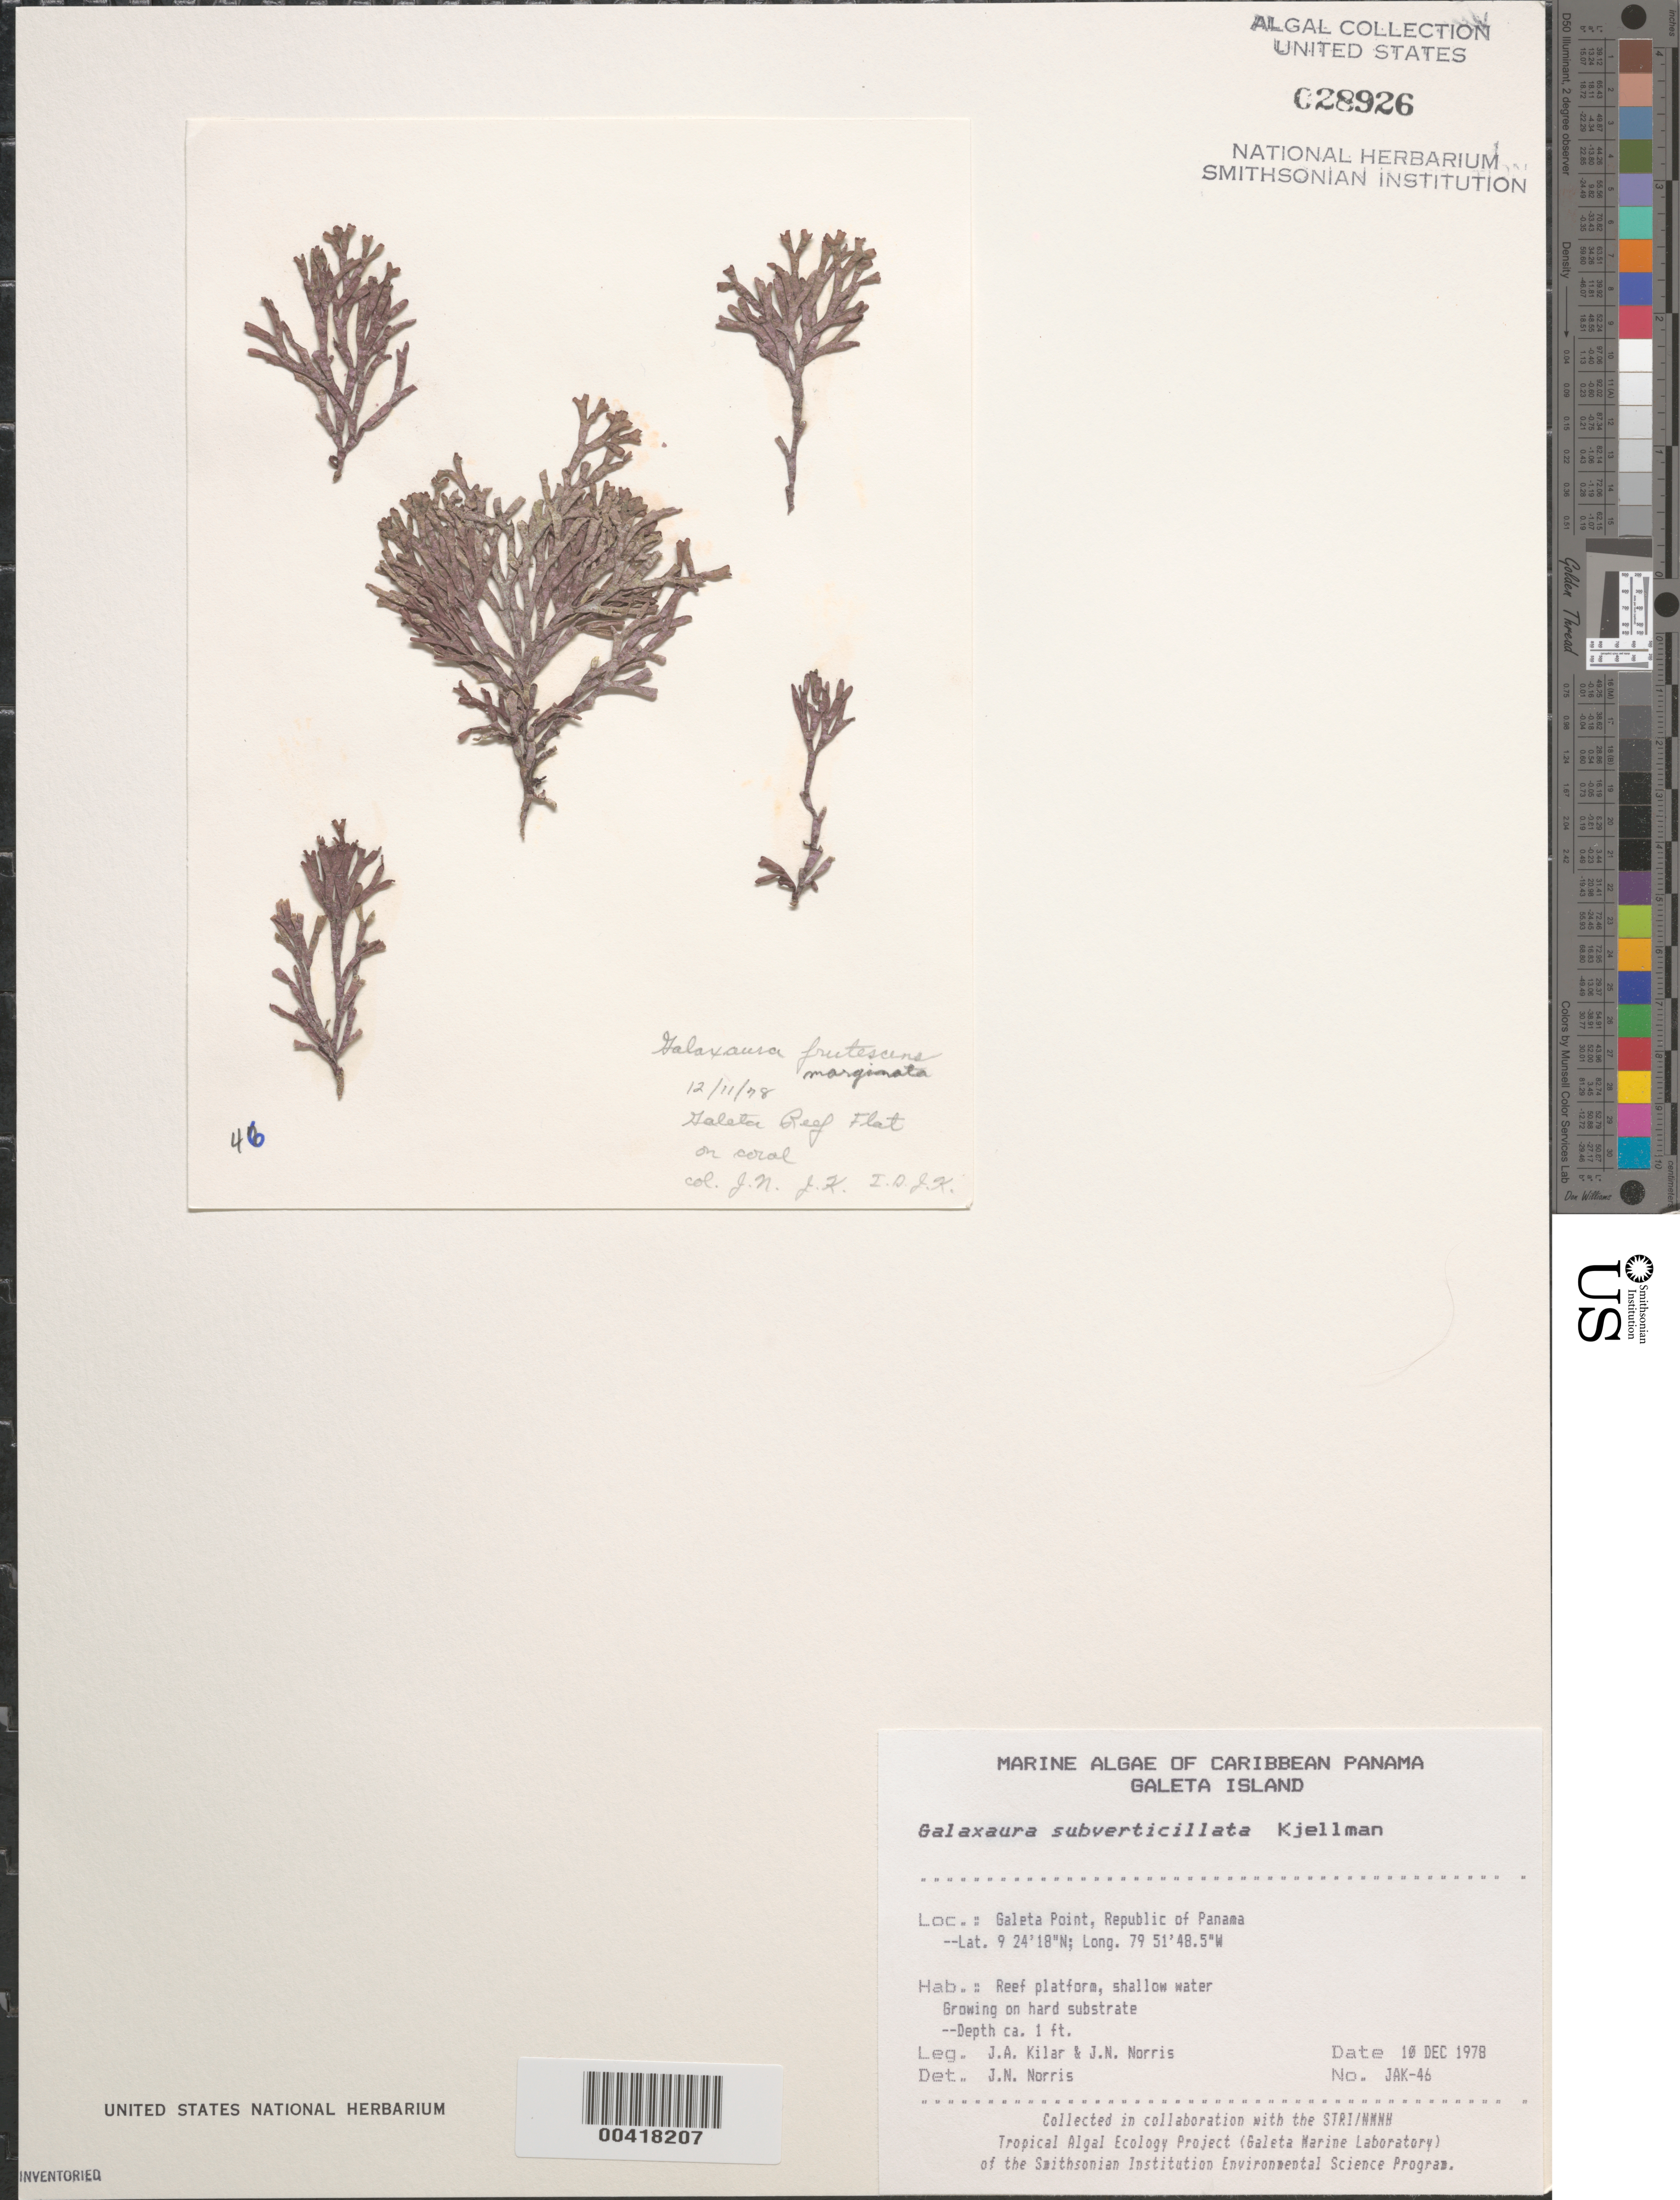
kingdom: Plantae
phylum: Rhodophyta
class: Florideophyceae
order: Nemaliales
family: Galaxauraceae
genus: Galaxaura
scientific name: Galaxaura rugosa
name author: (Ellis & Sol.) J.V.Lamouroux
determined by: Algae name updating Project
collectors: J. A. Kilar & J. N. Norris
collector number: JAK-46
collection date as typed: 10 Dec 1978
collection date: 1978-12-10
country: Panama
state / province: Colón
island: Galeta Island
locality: Galeta Point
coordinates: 9 24' 18" N, 79 51' 48.5" W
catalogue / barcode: US 28926